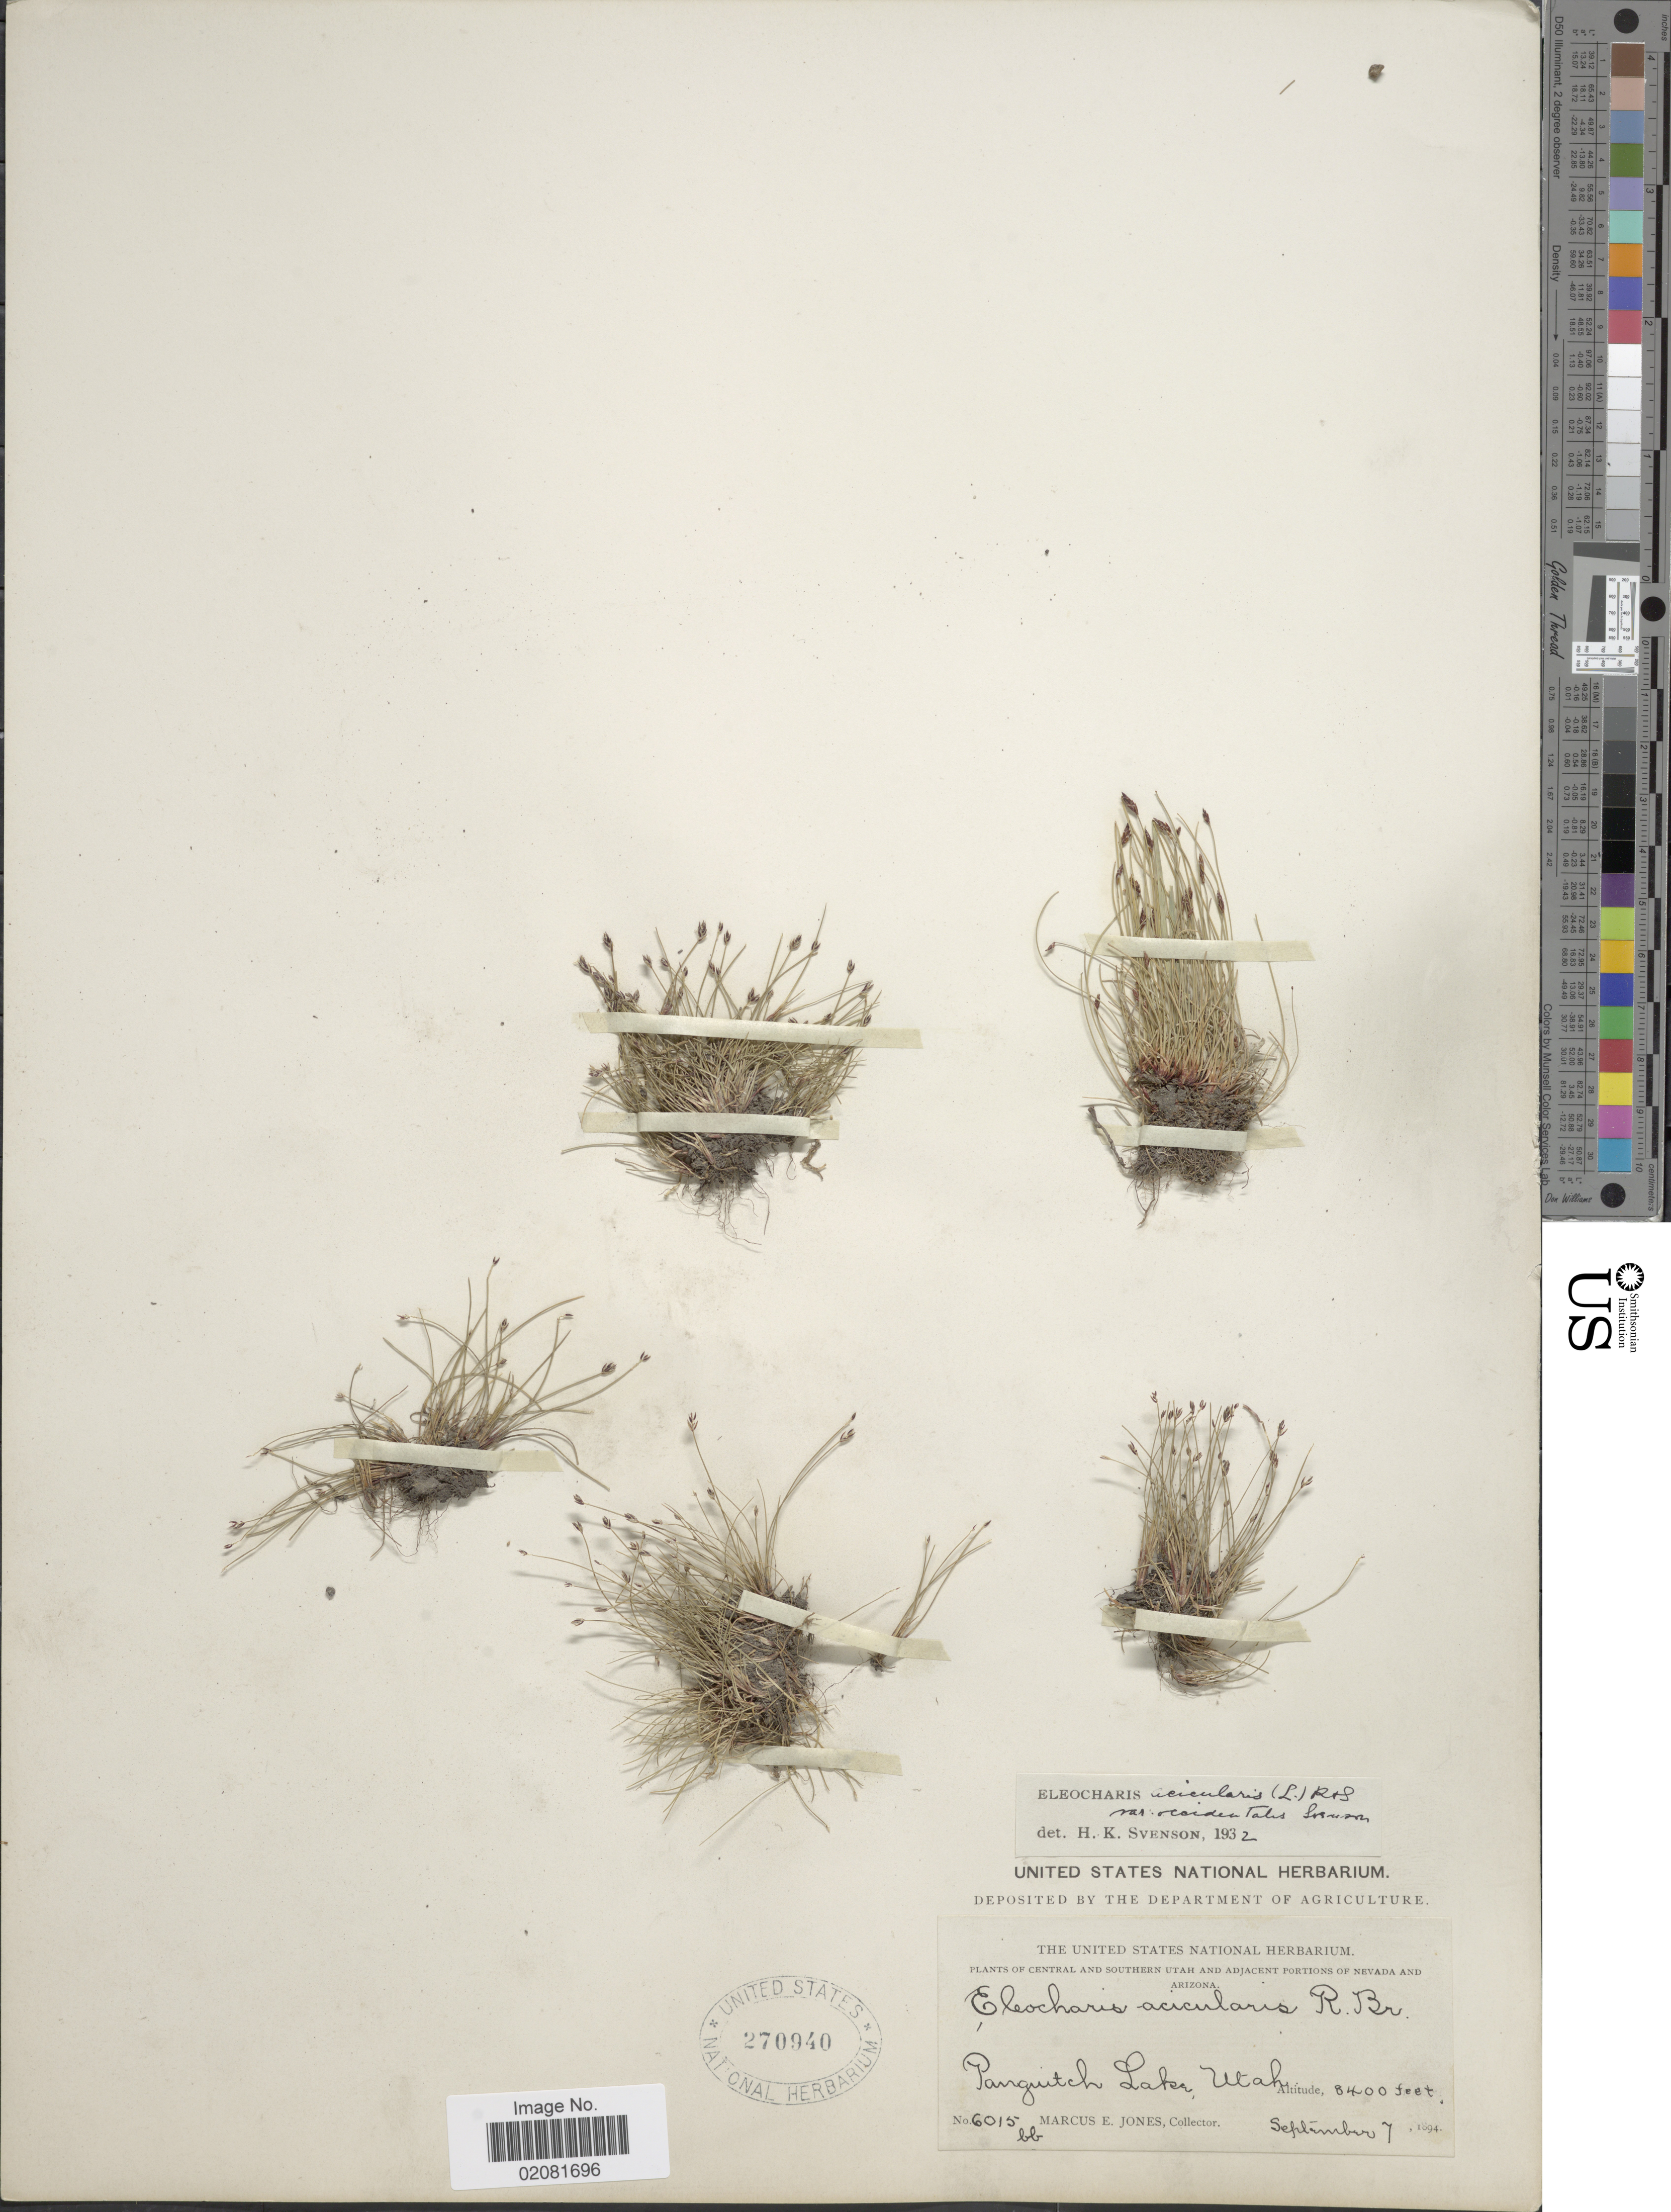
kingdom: Plantae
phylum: Tracheophyta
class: Liliopsida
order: Poales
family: Cyperaceae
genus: Eleocharis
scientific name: Eleocharis acicularis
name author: (L.) Roem. & Schult.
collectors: M. E. Jones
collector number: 6015bb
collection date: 1894-09-07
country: United States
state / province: Utah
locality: Panguitch Lake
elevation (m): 2560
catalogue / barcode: US 270940